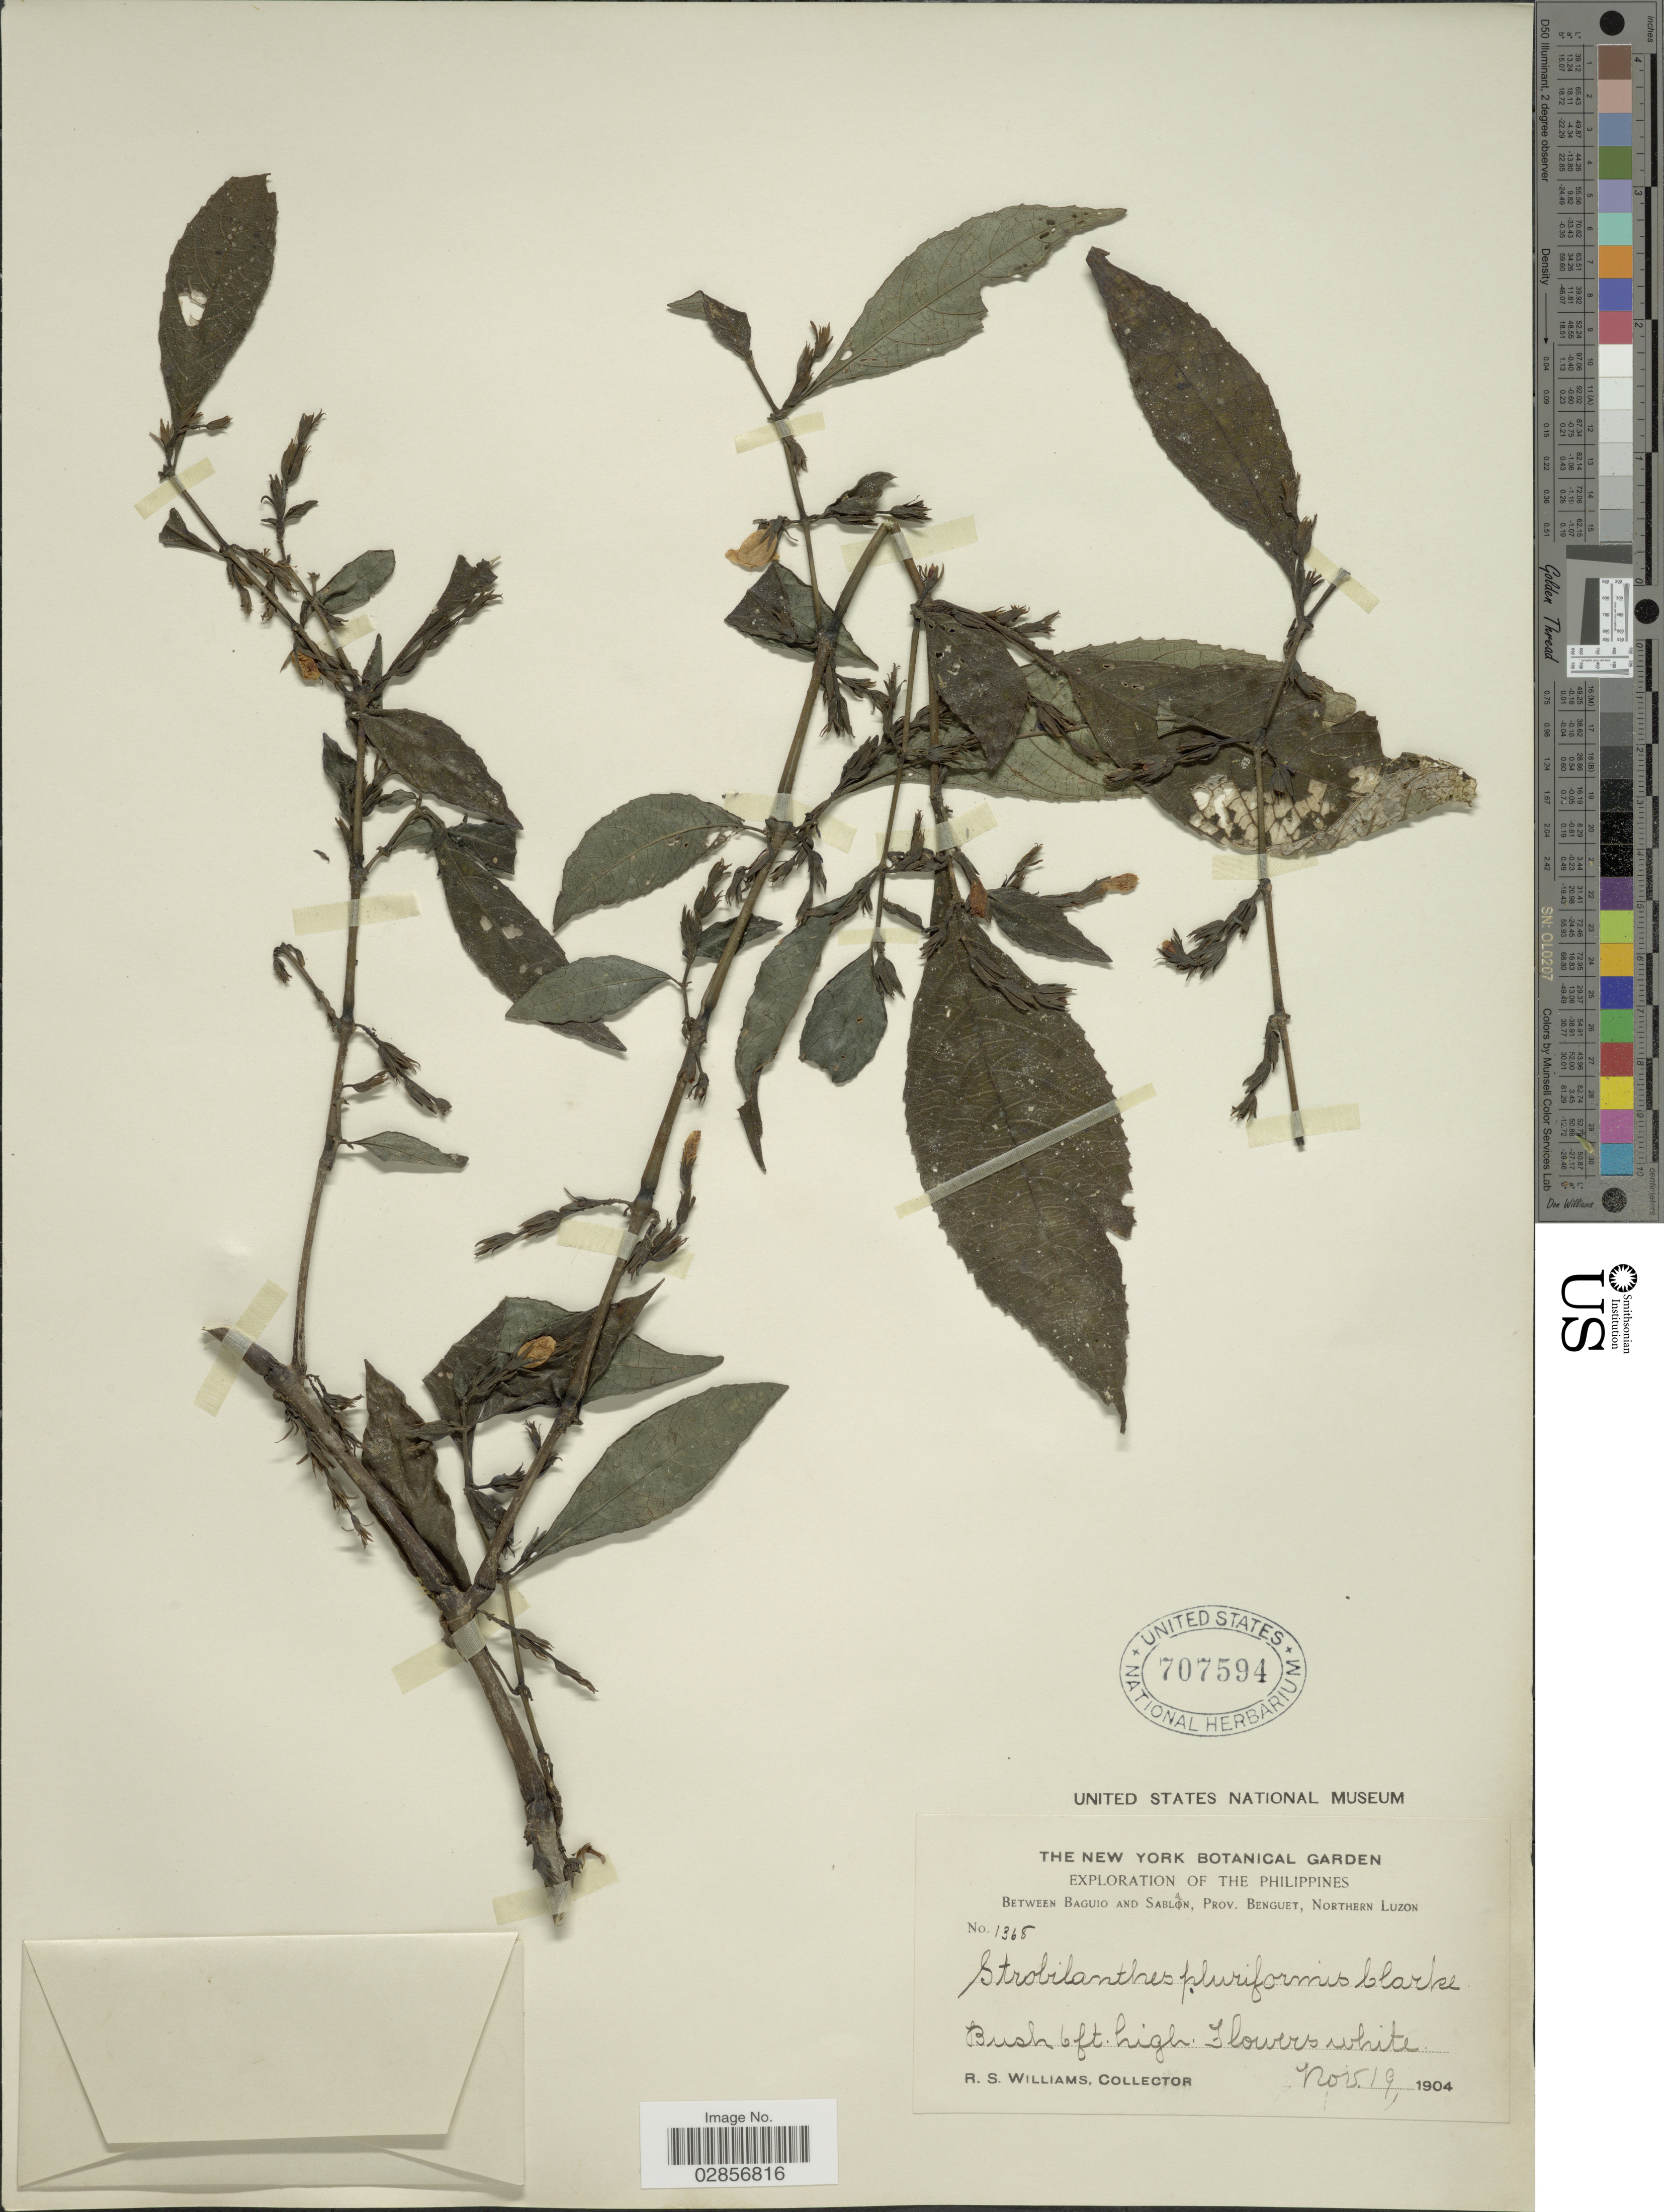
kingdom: Plantae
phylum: Tracheophyta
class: Magnoliopsida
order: Lamiales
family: Acanthaceae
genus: Strobilanthes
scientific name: Strobilanthes pluriformis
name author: C.B. Clarke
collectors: R. S. Williams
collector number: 1368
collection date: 1904-11-19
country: Philippines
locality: Between Baguio and Sablan, Prov. Benguet, Northern Luzon.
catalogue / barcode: US 707594